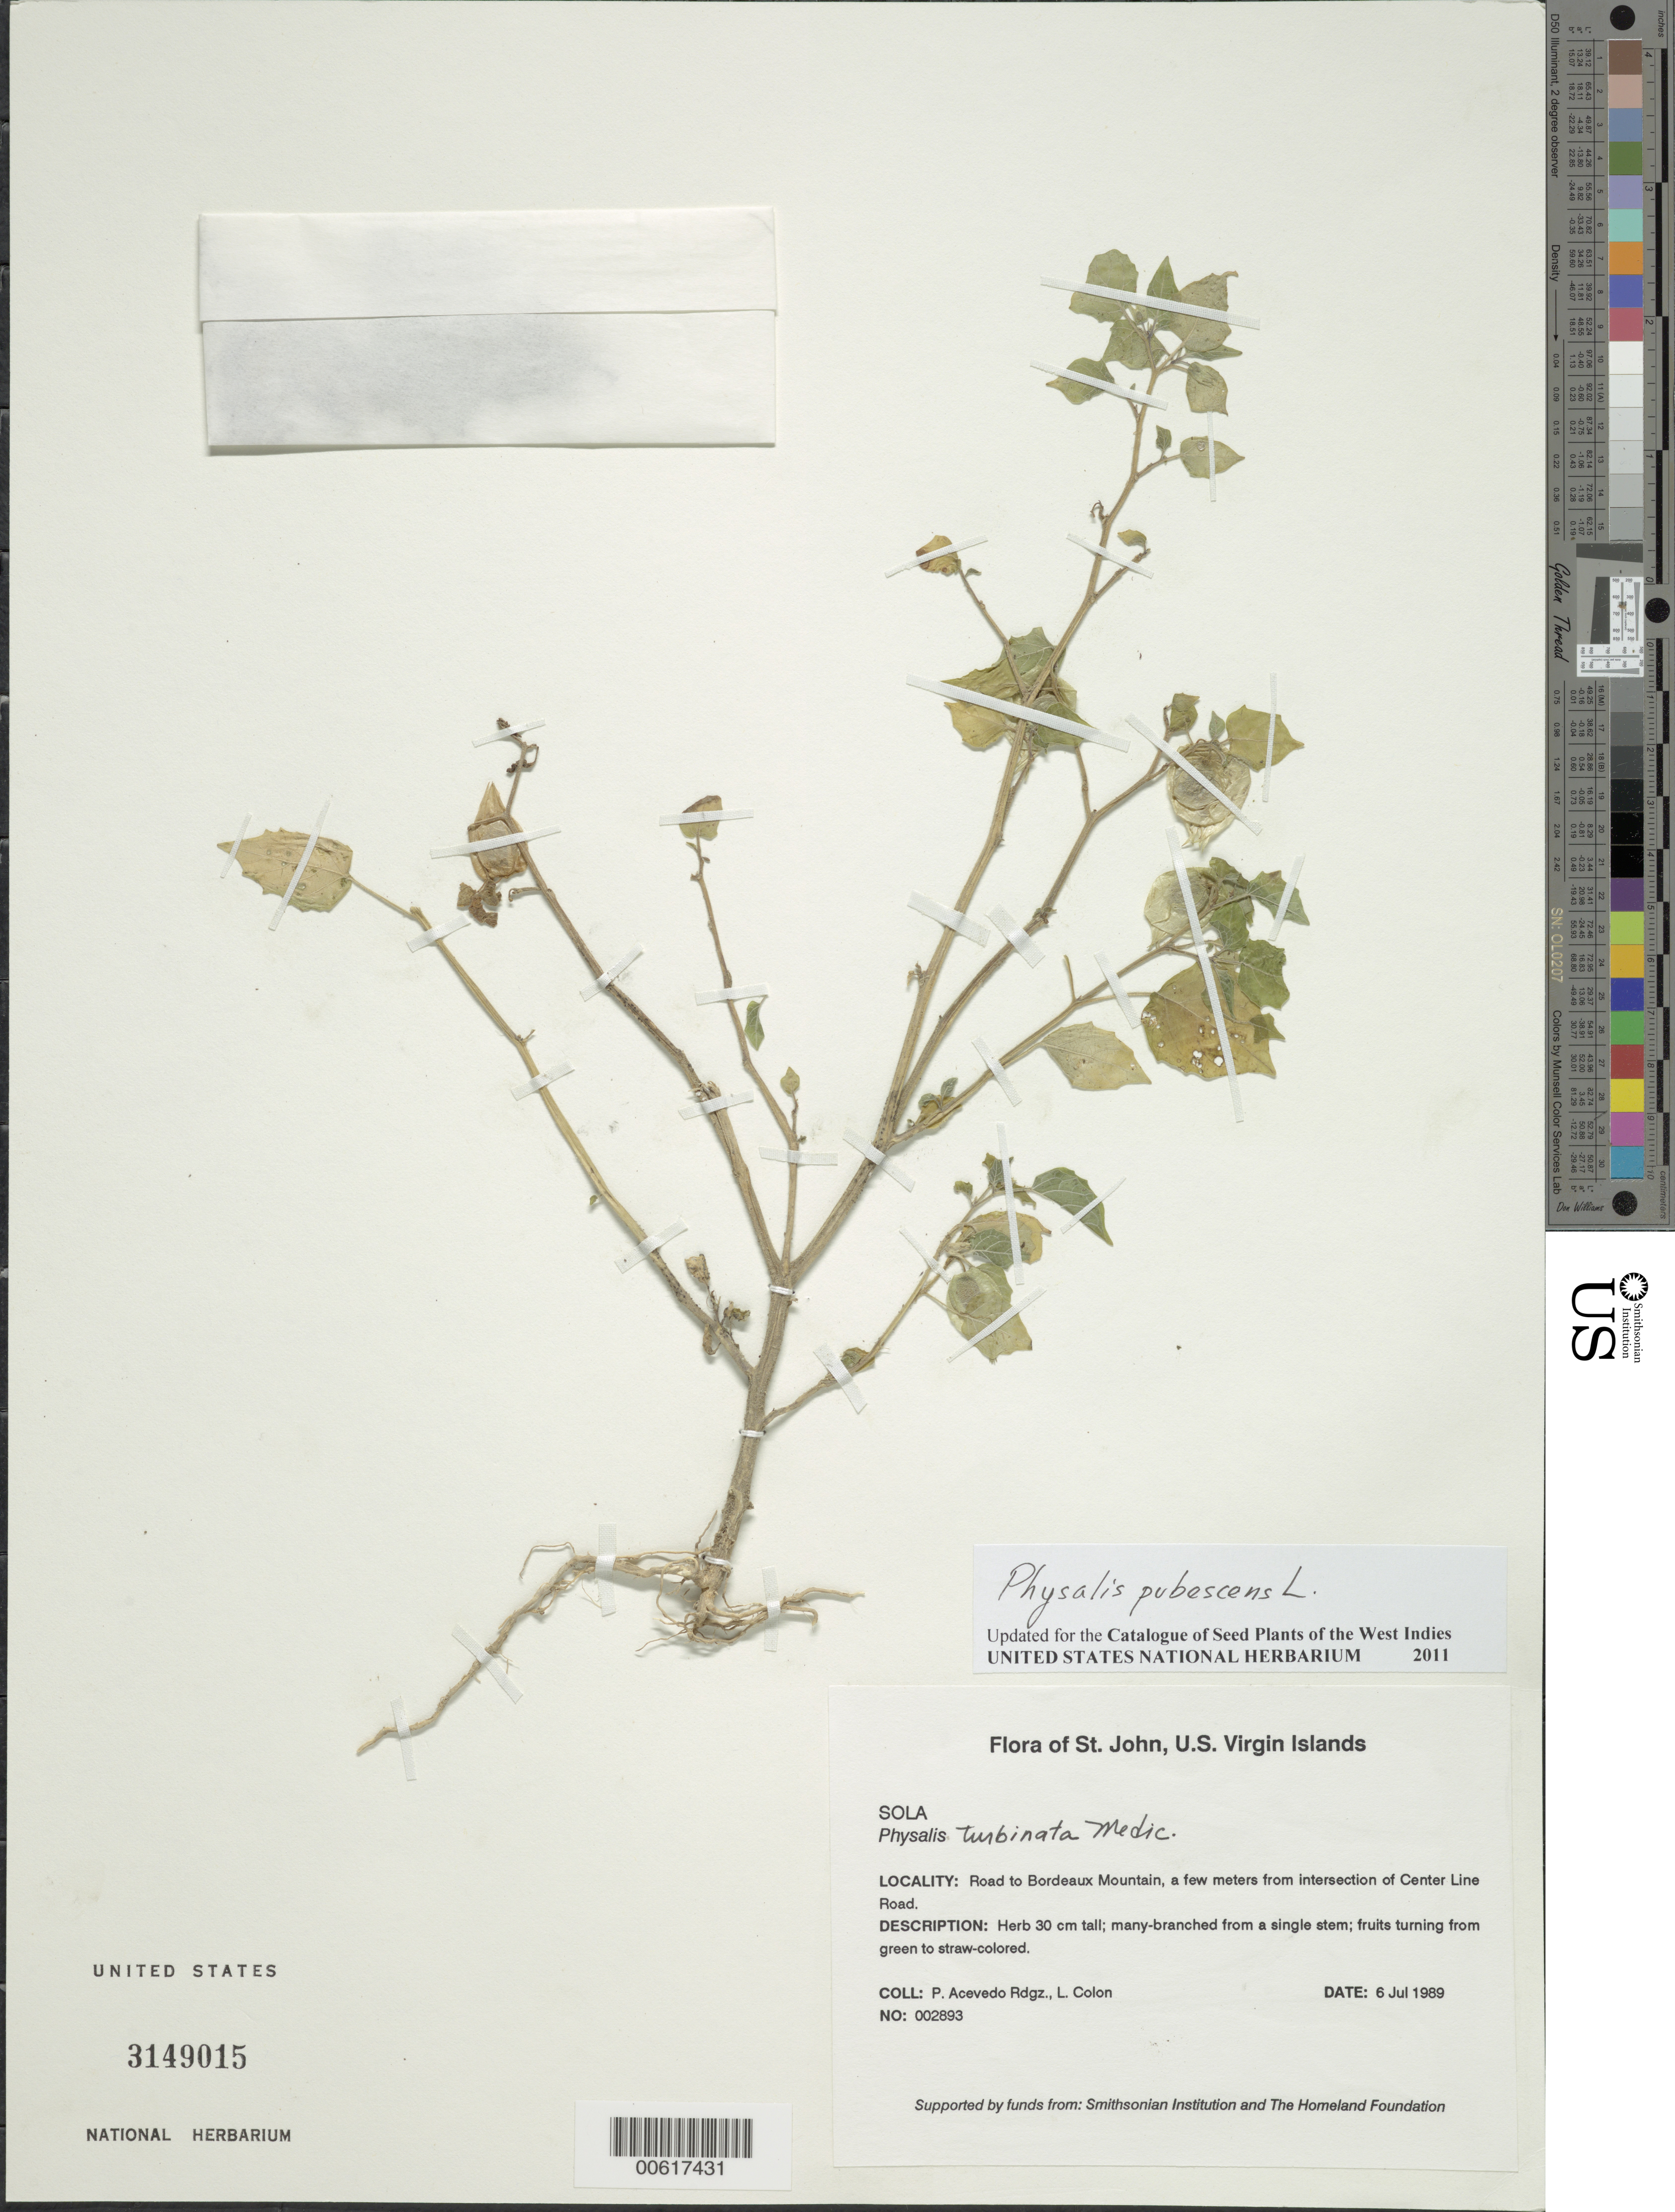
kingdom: Plantae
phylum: Tracheophyta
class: Magnoliopsida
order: Solanales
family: Solanaceae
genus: Physalis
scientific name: Physalis pubescens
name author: L.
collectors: P. Acevedo-Rodr. & L. Colon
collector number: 2893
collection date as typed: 06 Jul 1989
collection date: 1989-07-06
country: U.S. Virgin Islands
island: St. John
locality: Road to Bordeaux Mountain, a few meters from intersection of Center Line Road.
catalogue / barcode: US 3149015